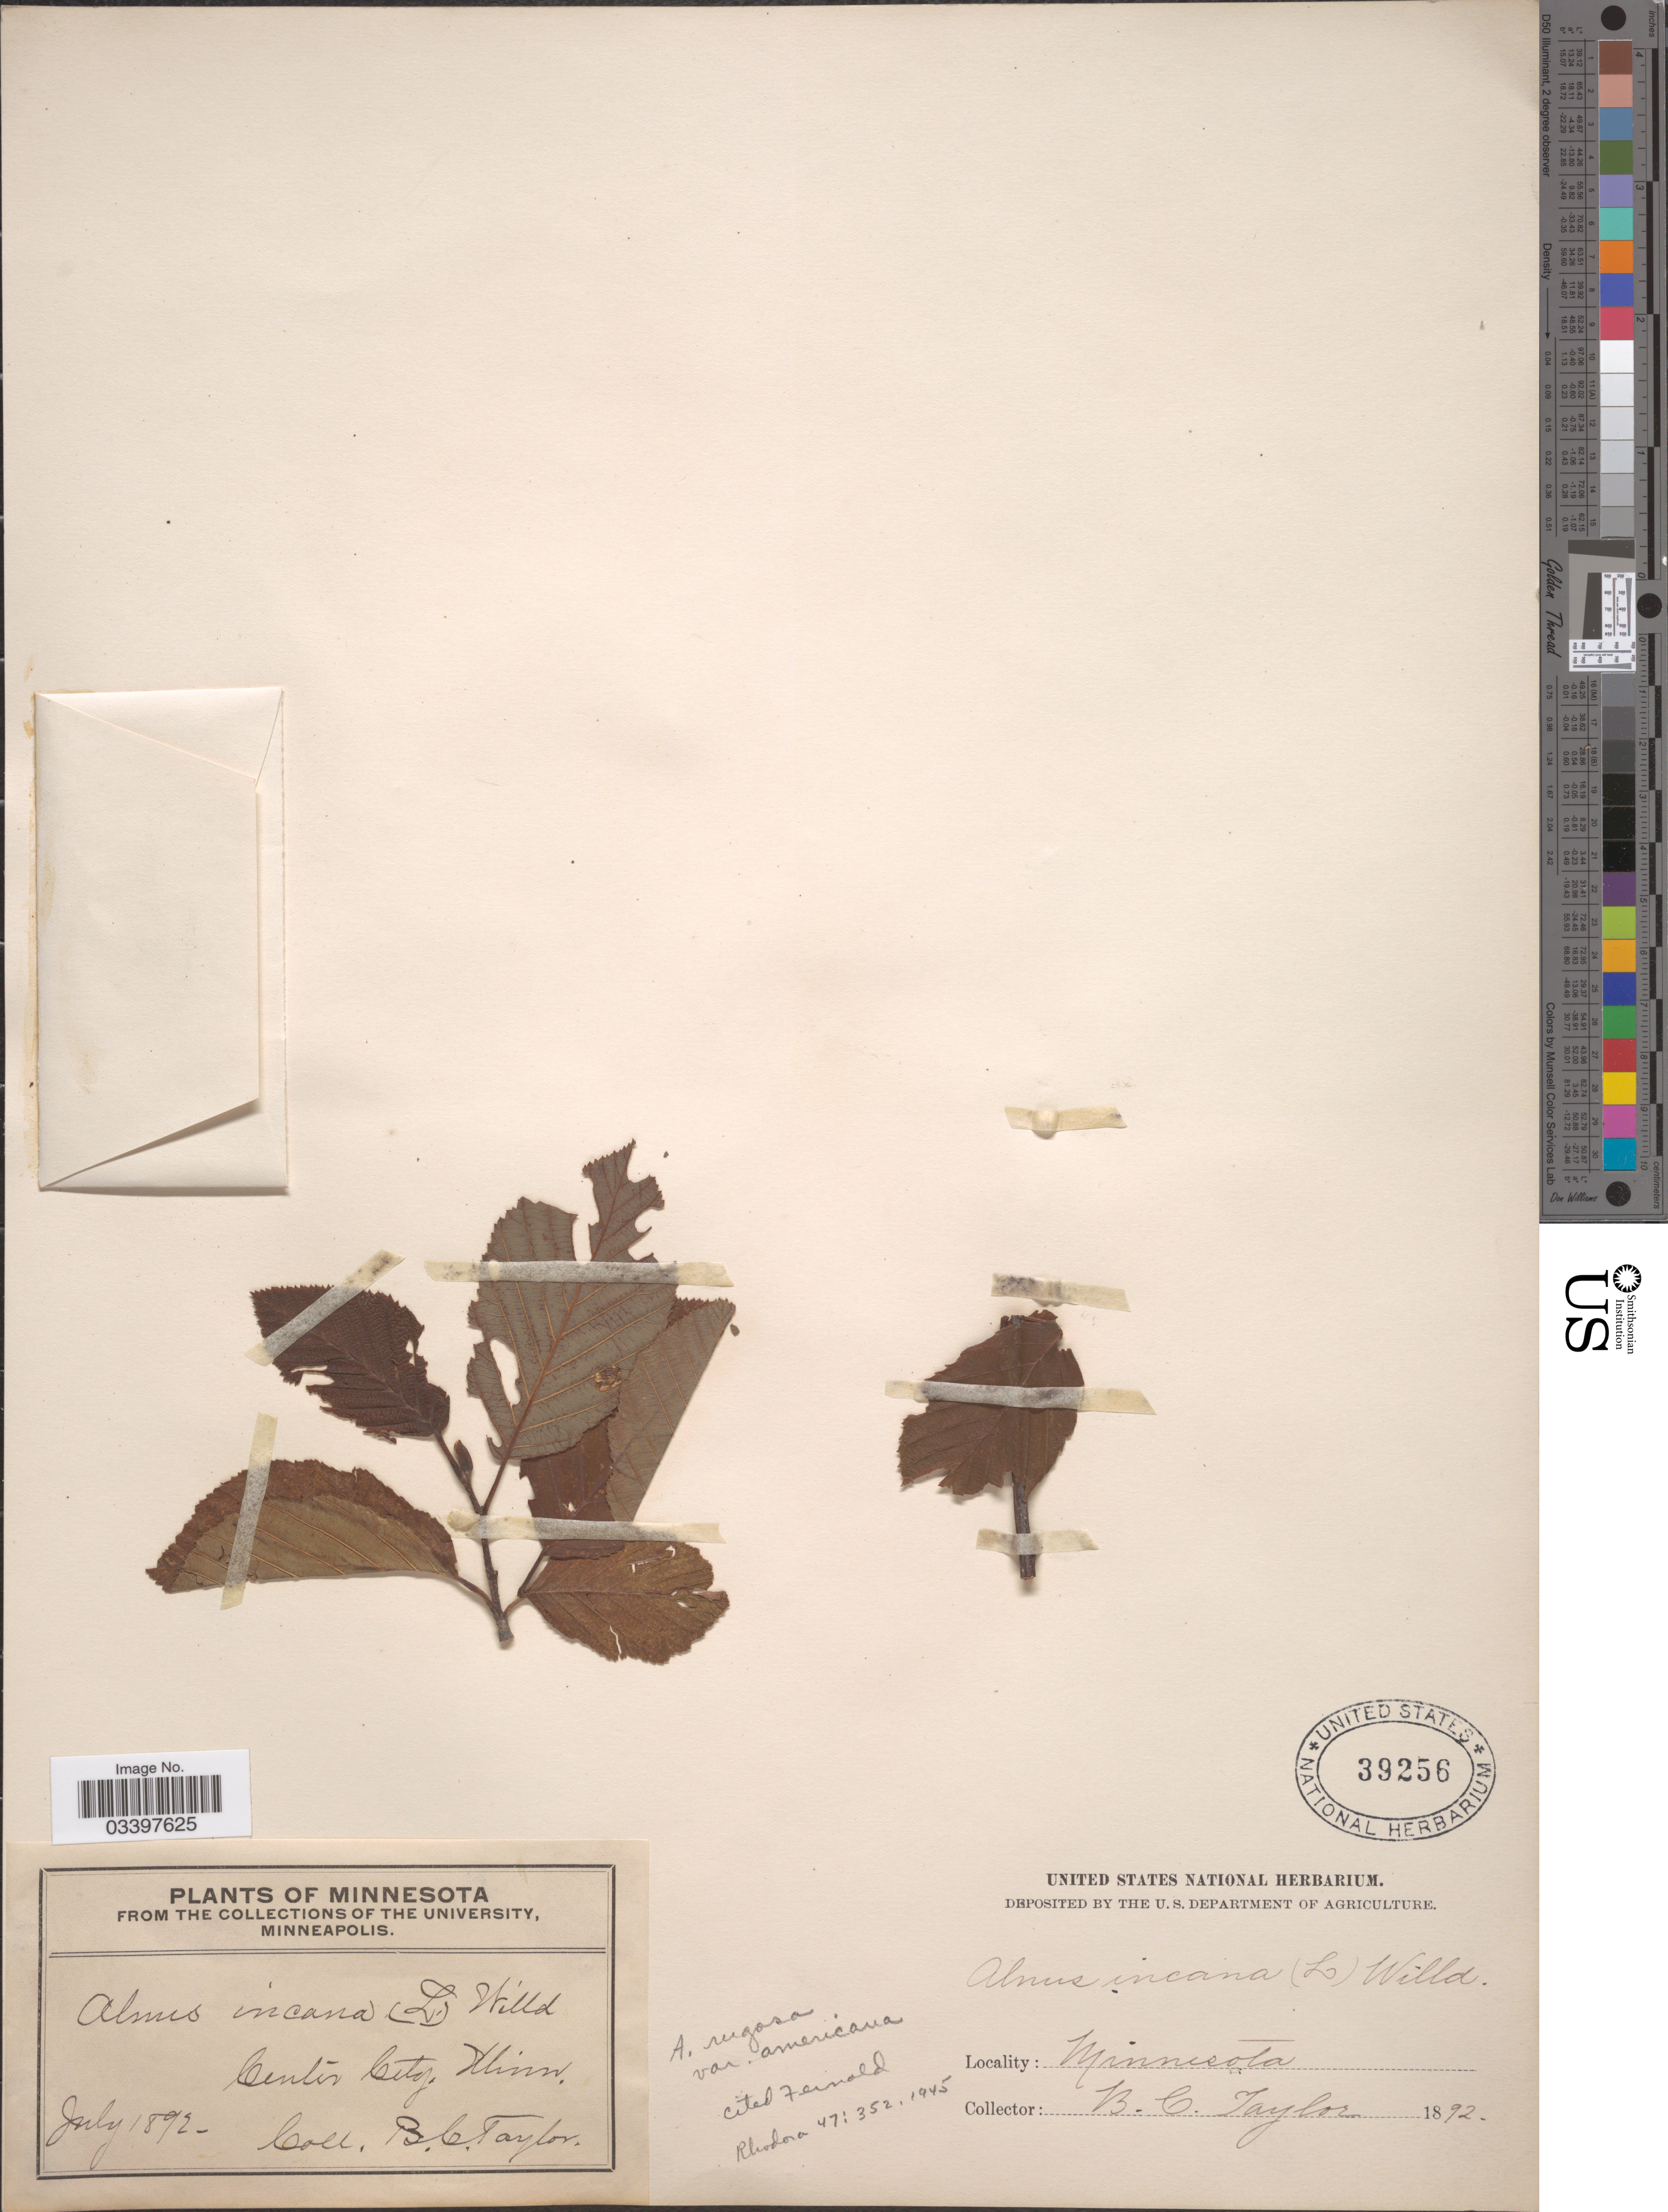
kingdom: Plantae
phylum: Tracheophyta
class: Magnoliopsida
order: Fagales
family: Betulaceae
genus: Alnus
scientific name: Alnus incana subsp. rugosa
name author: (Du Roi) R.T. Clausen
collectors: B. C. Taylor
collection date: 1892-07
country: United States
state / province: Minnesota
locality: Center City.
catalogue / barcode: US 39256